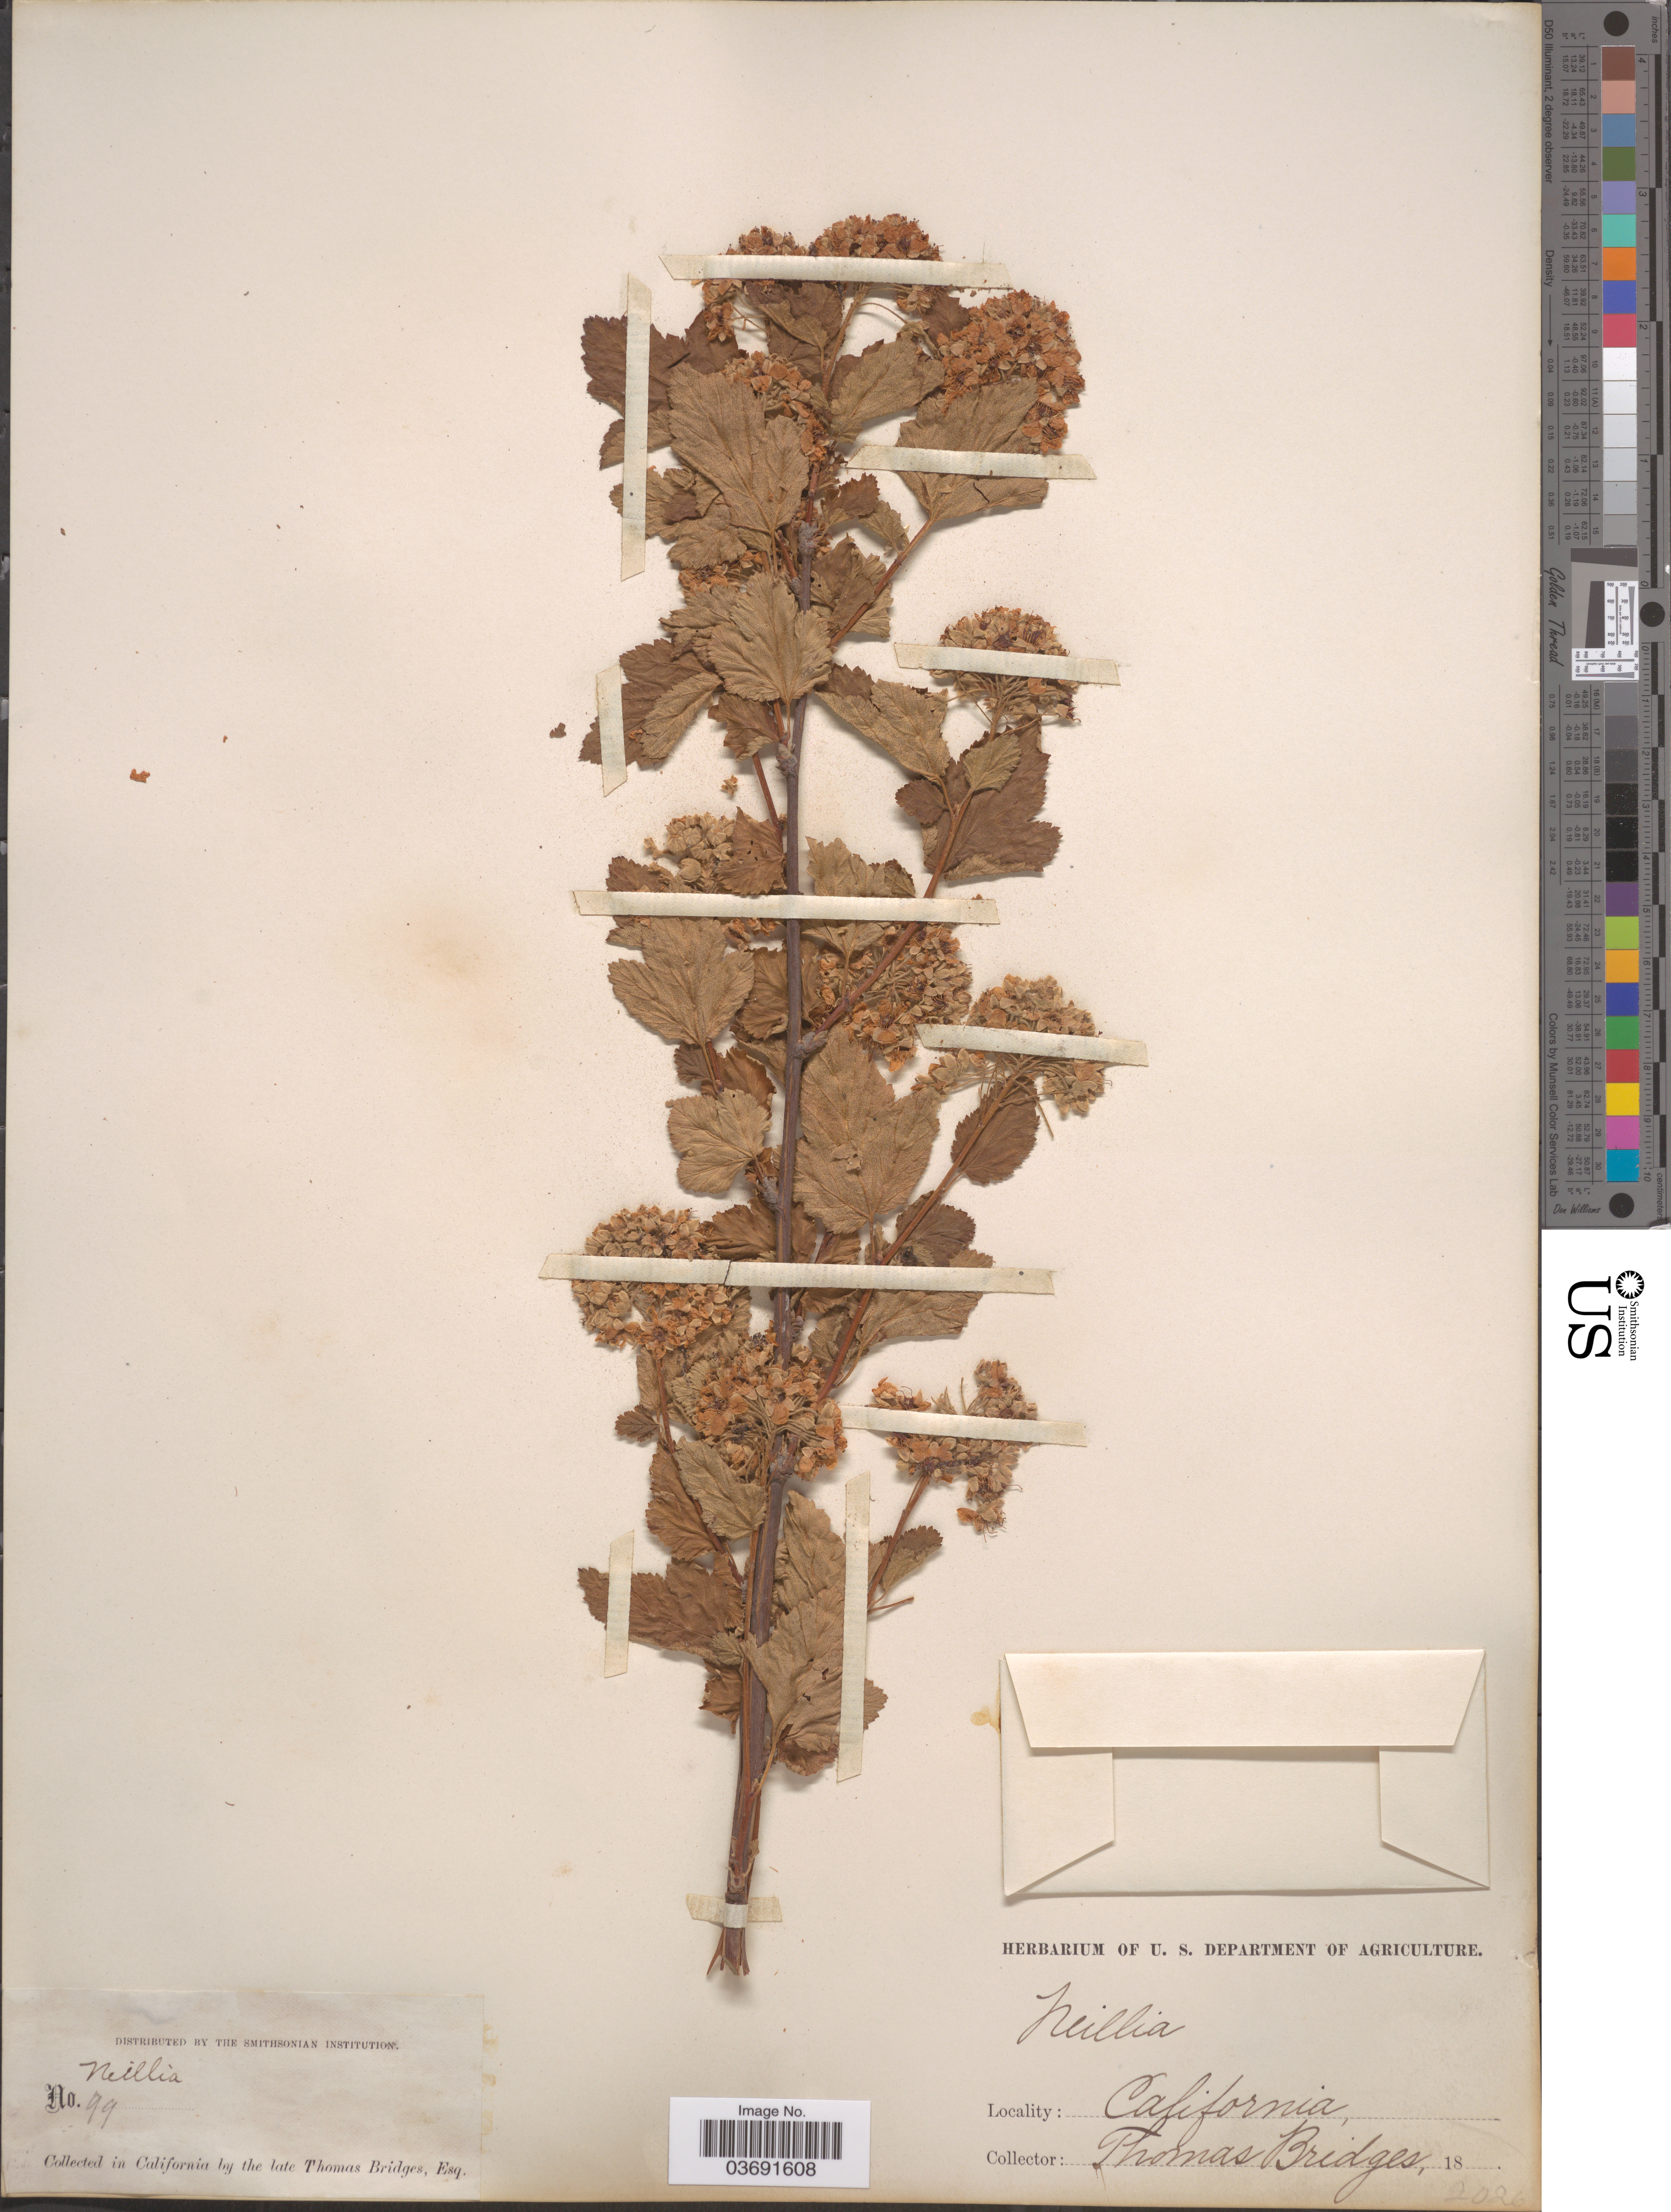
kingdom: Plantae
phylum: Tracheophyta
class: Magnoliopsida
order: Rosales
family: Rosaceae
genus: Physocarpus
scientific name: Physocarpus capitatus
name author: (Pursh) Kuntze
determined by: Strong, Mark T., (BOT), Smithsonian Institution - National Museum of Natural History (UNITED STATES)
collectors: T. Bridges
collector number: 99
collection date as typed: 18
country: United States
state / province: California